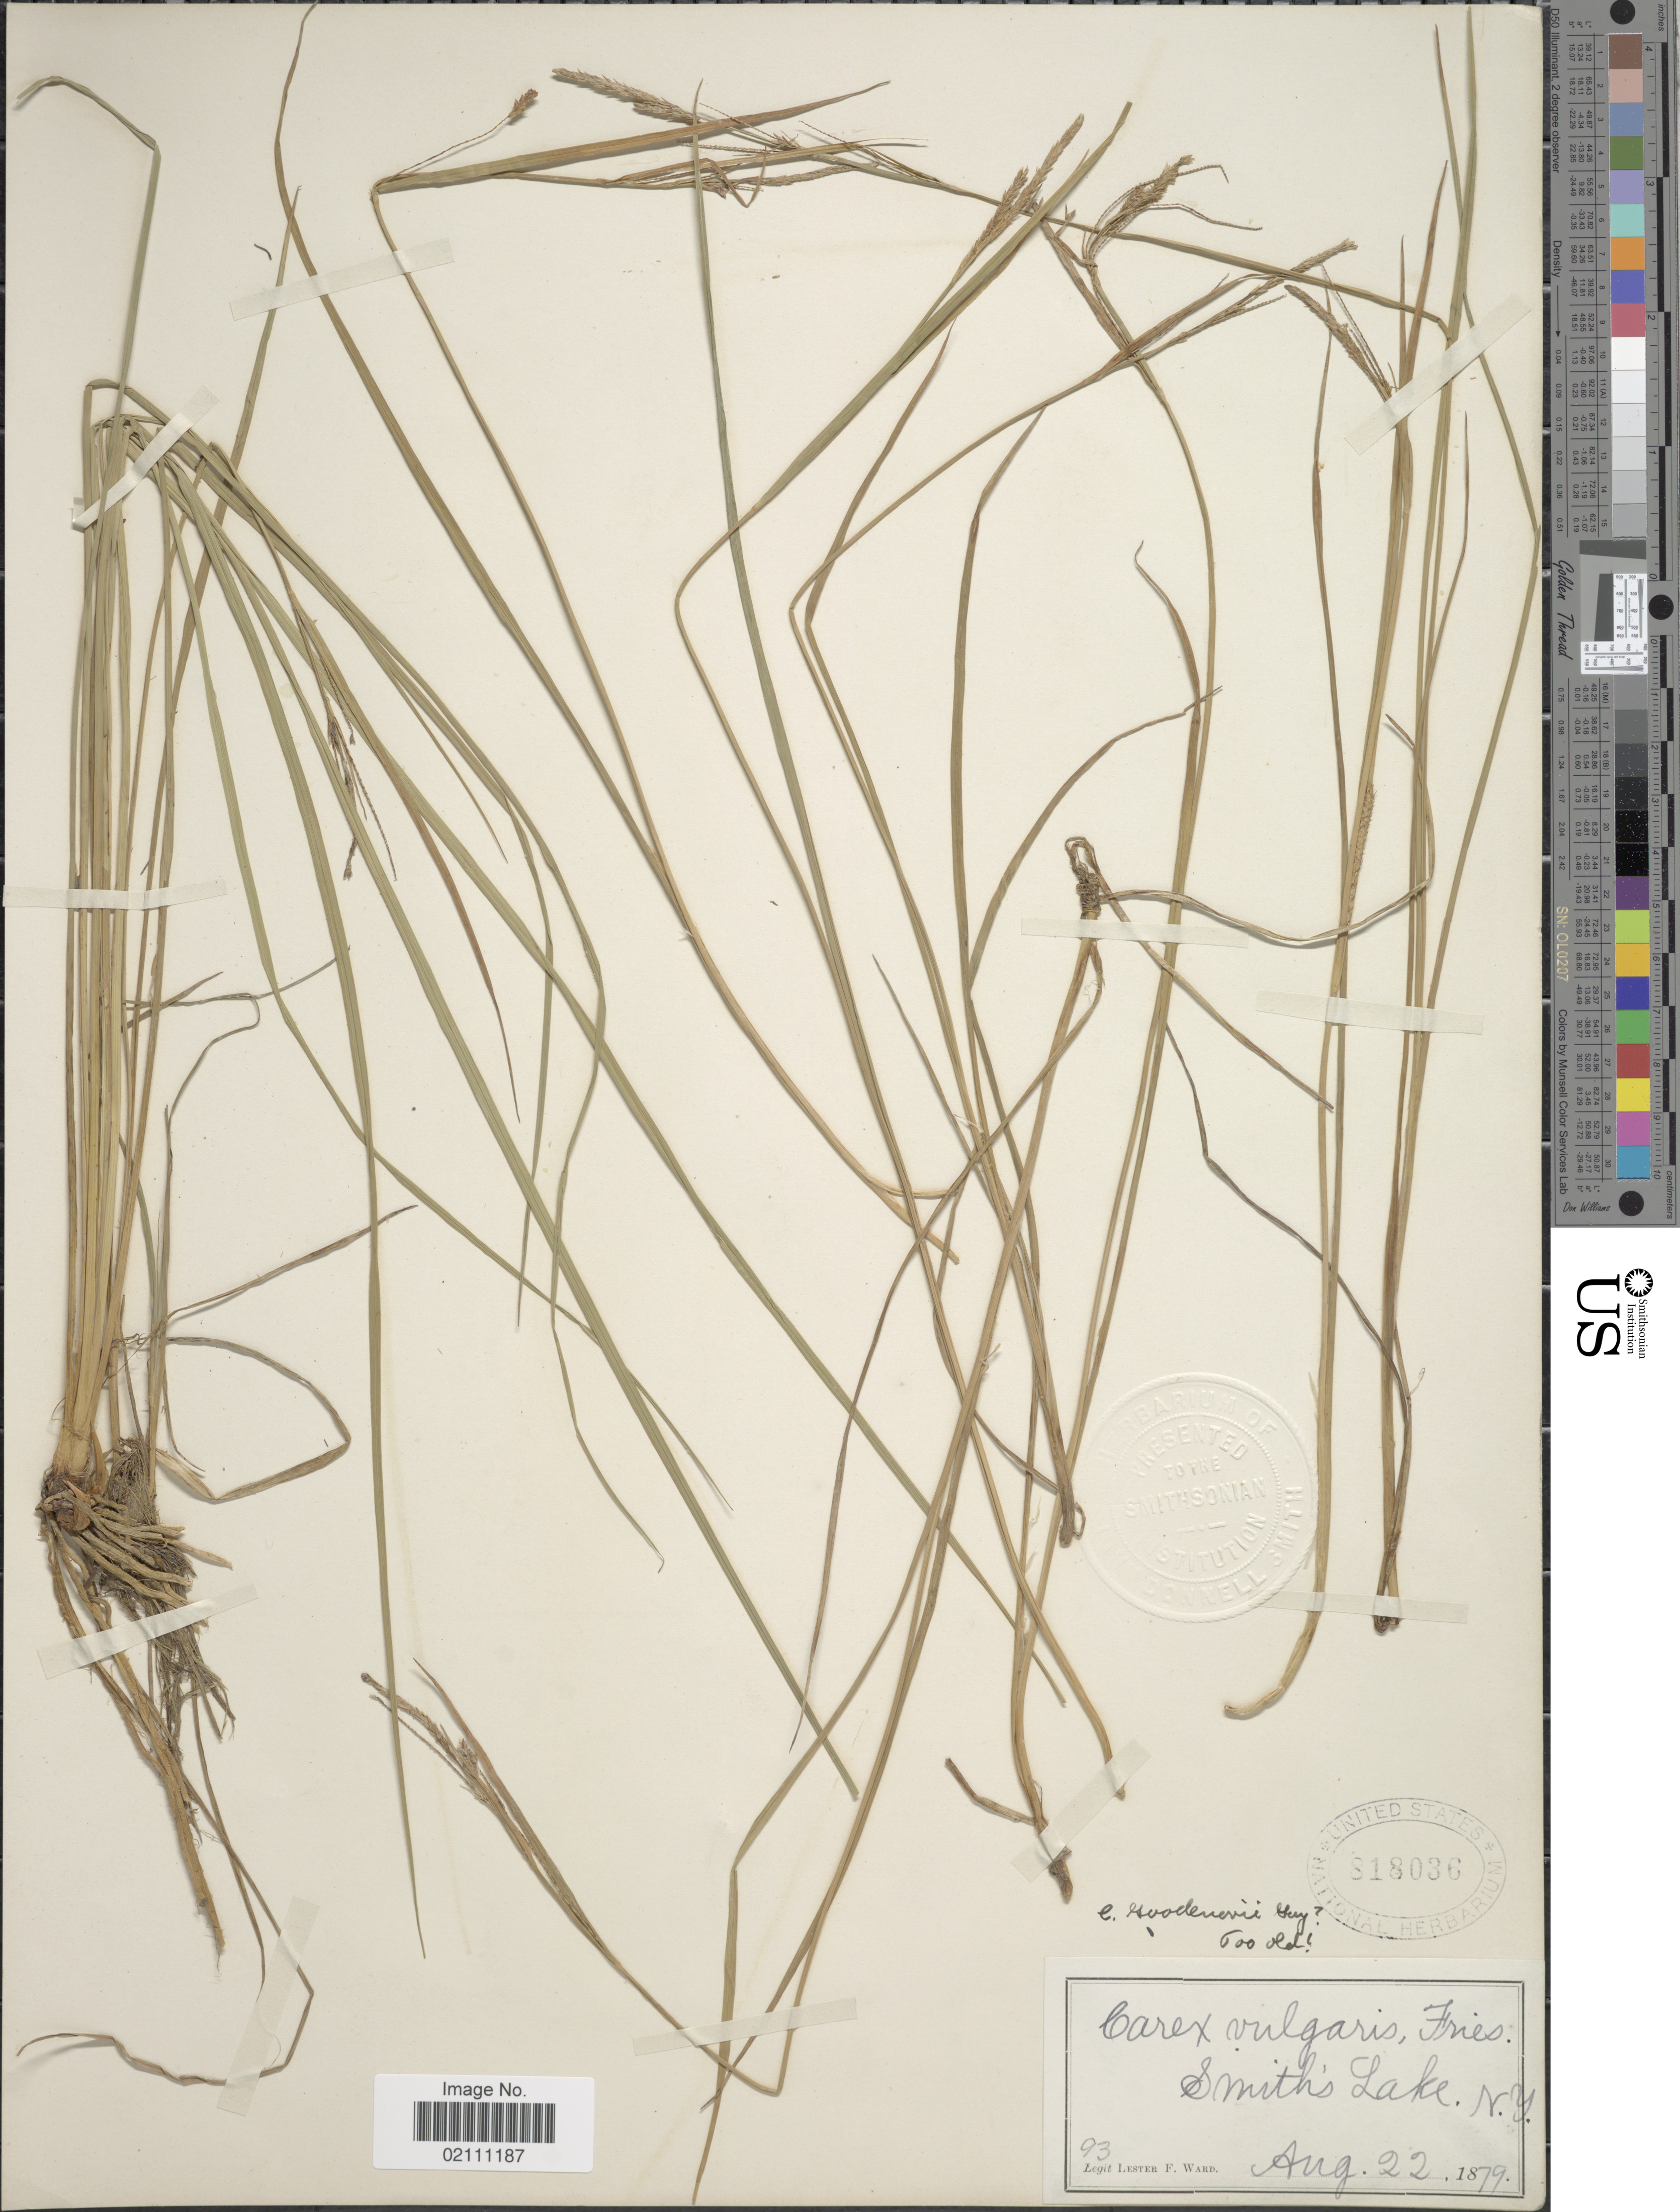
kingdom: Plantae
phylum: Tracheophyta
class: Liliopsida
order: Poales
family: Cyperaceae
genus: Carex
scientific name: Carex nigra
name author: (L.) Reichard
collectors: L. F. Ward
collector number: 93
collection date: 1879-08-22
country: United States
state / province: New York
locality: Smith's Lake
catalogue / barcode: US 818036